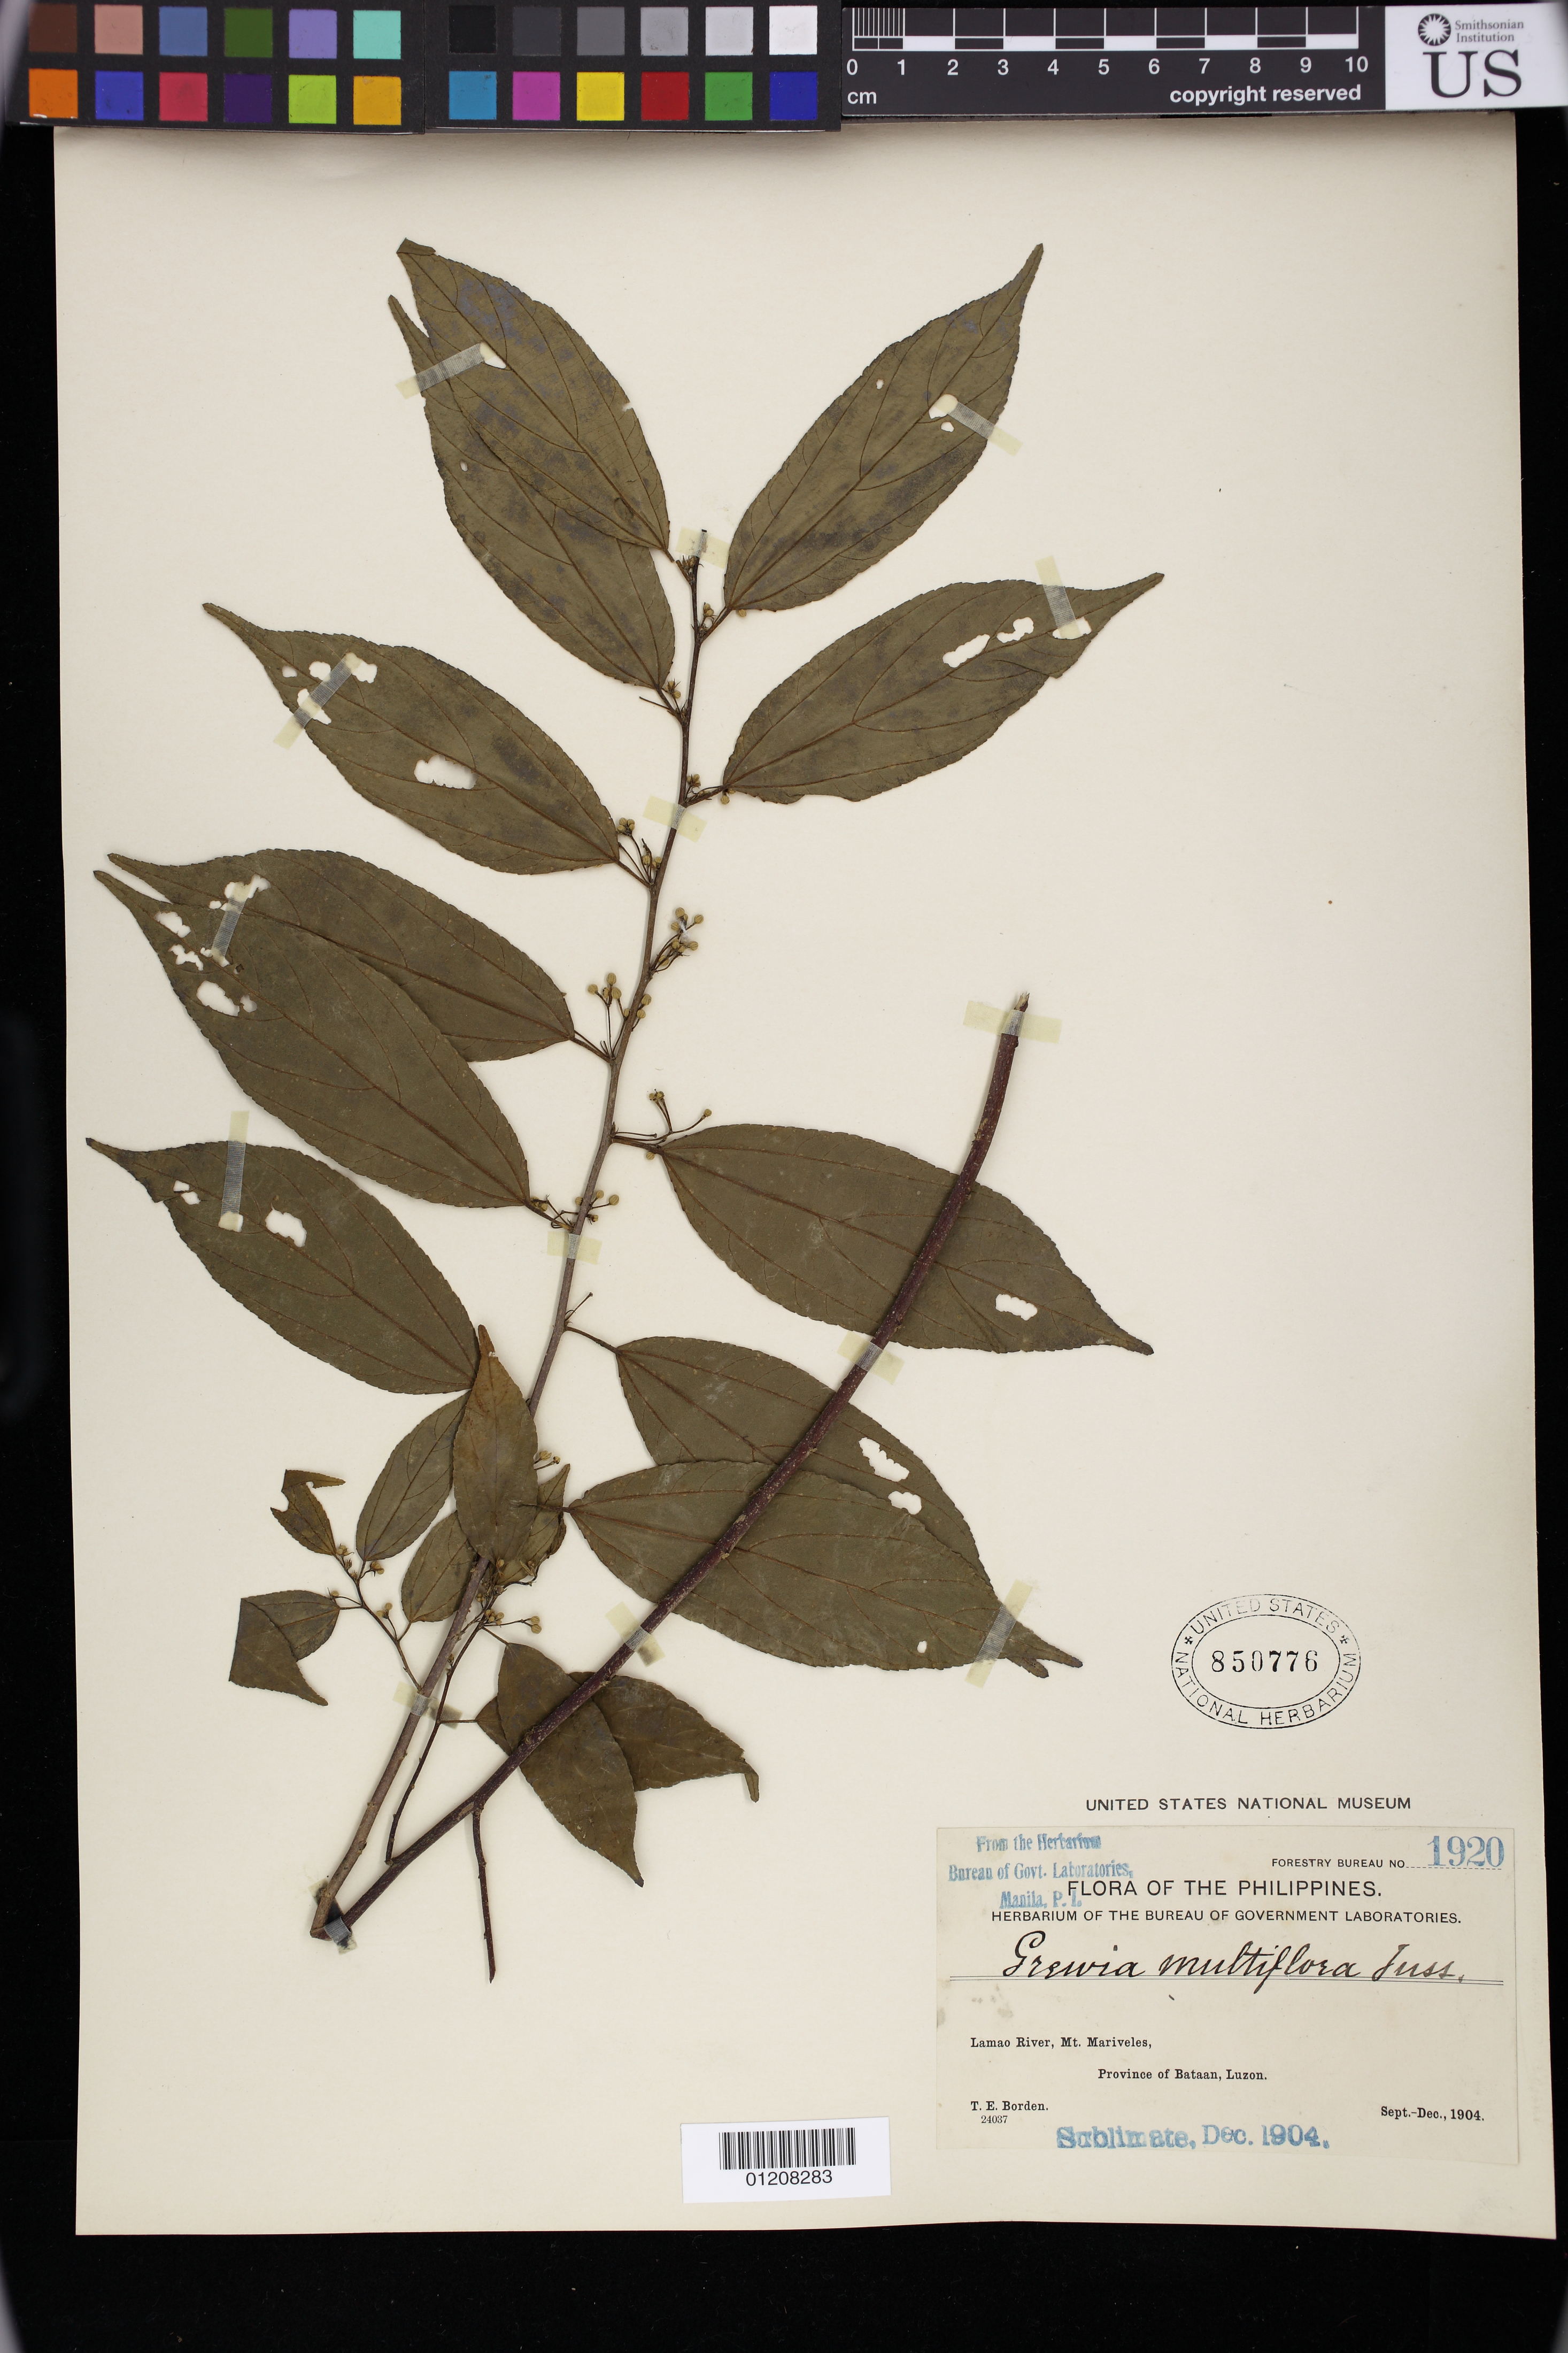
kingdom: Plantae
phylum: Tracheophyta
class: Magnoliopsida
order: Malvales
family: Malvaceae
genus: Grewia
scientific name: Grewia multiflora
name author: Juss.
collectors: T. E. Borden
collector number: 24037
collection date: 1904-09/1904-12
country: Philippines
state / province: Central Luzon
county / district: Bataan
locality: Lamo River, Mt. Mariveles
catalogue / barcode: US 850776